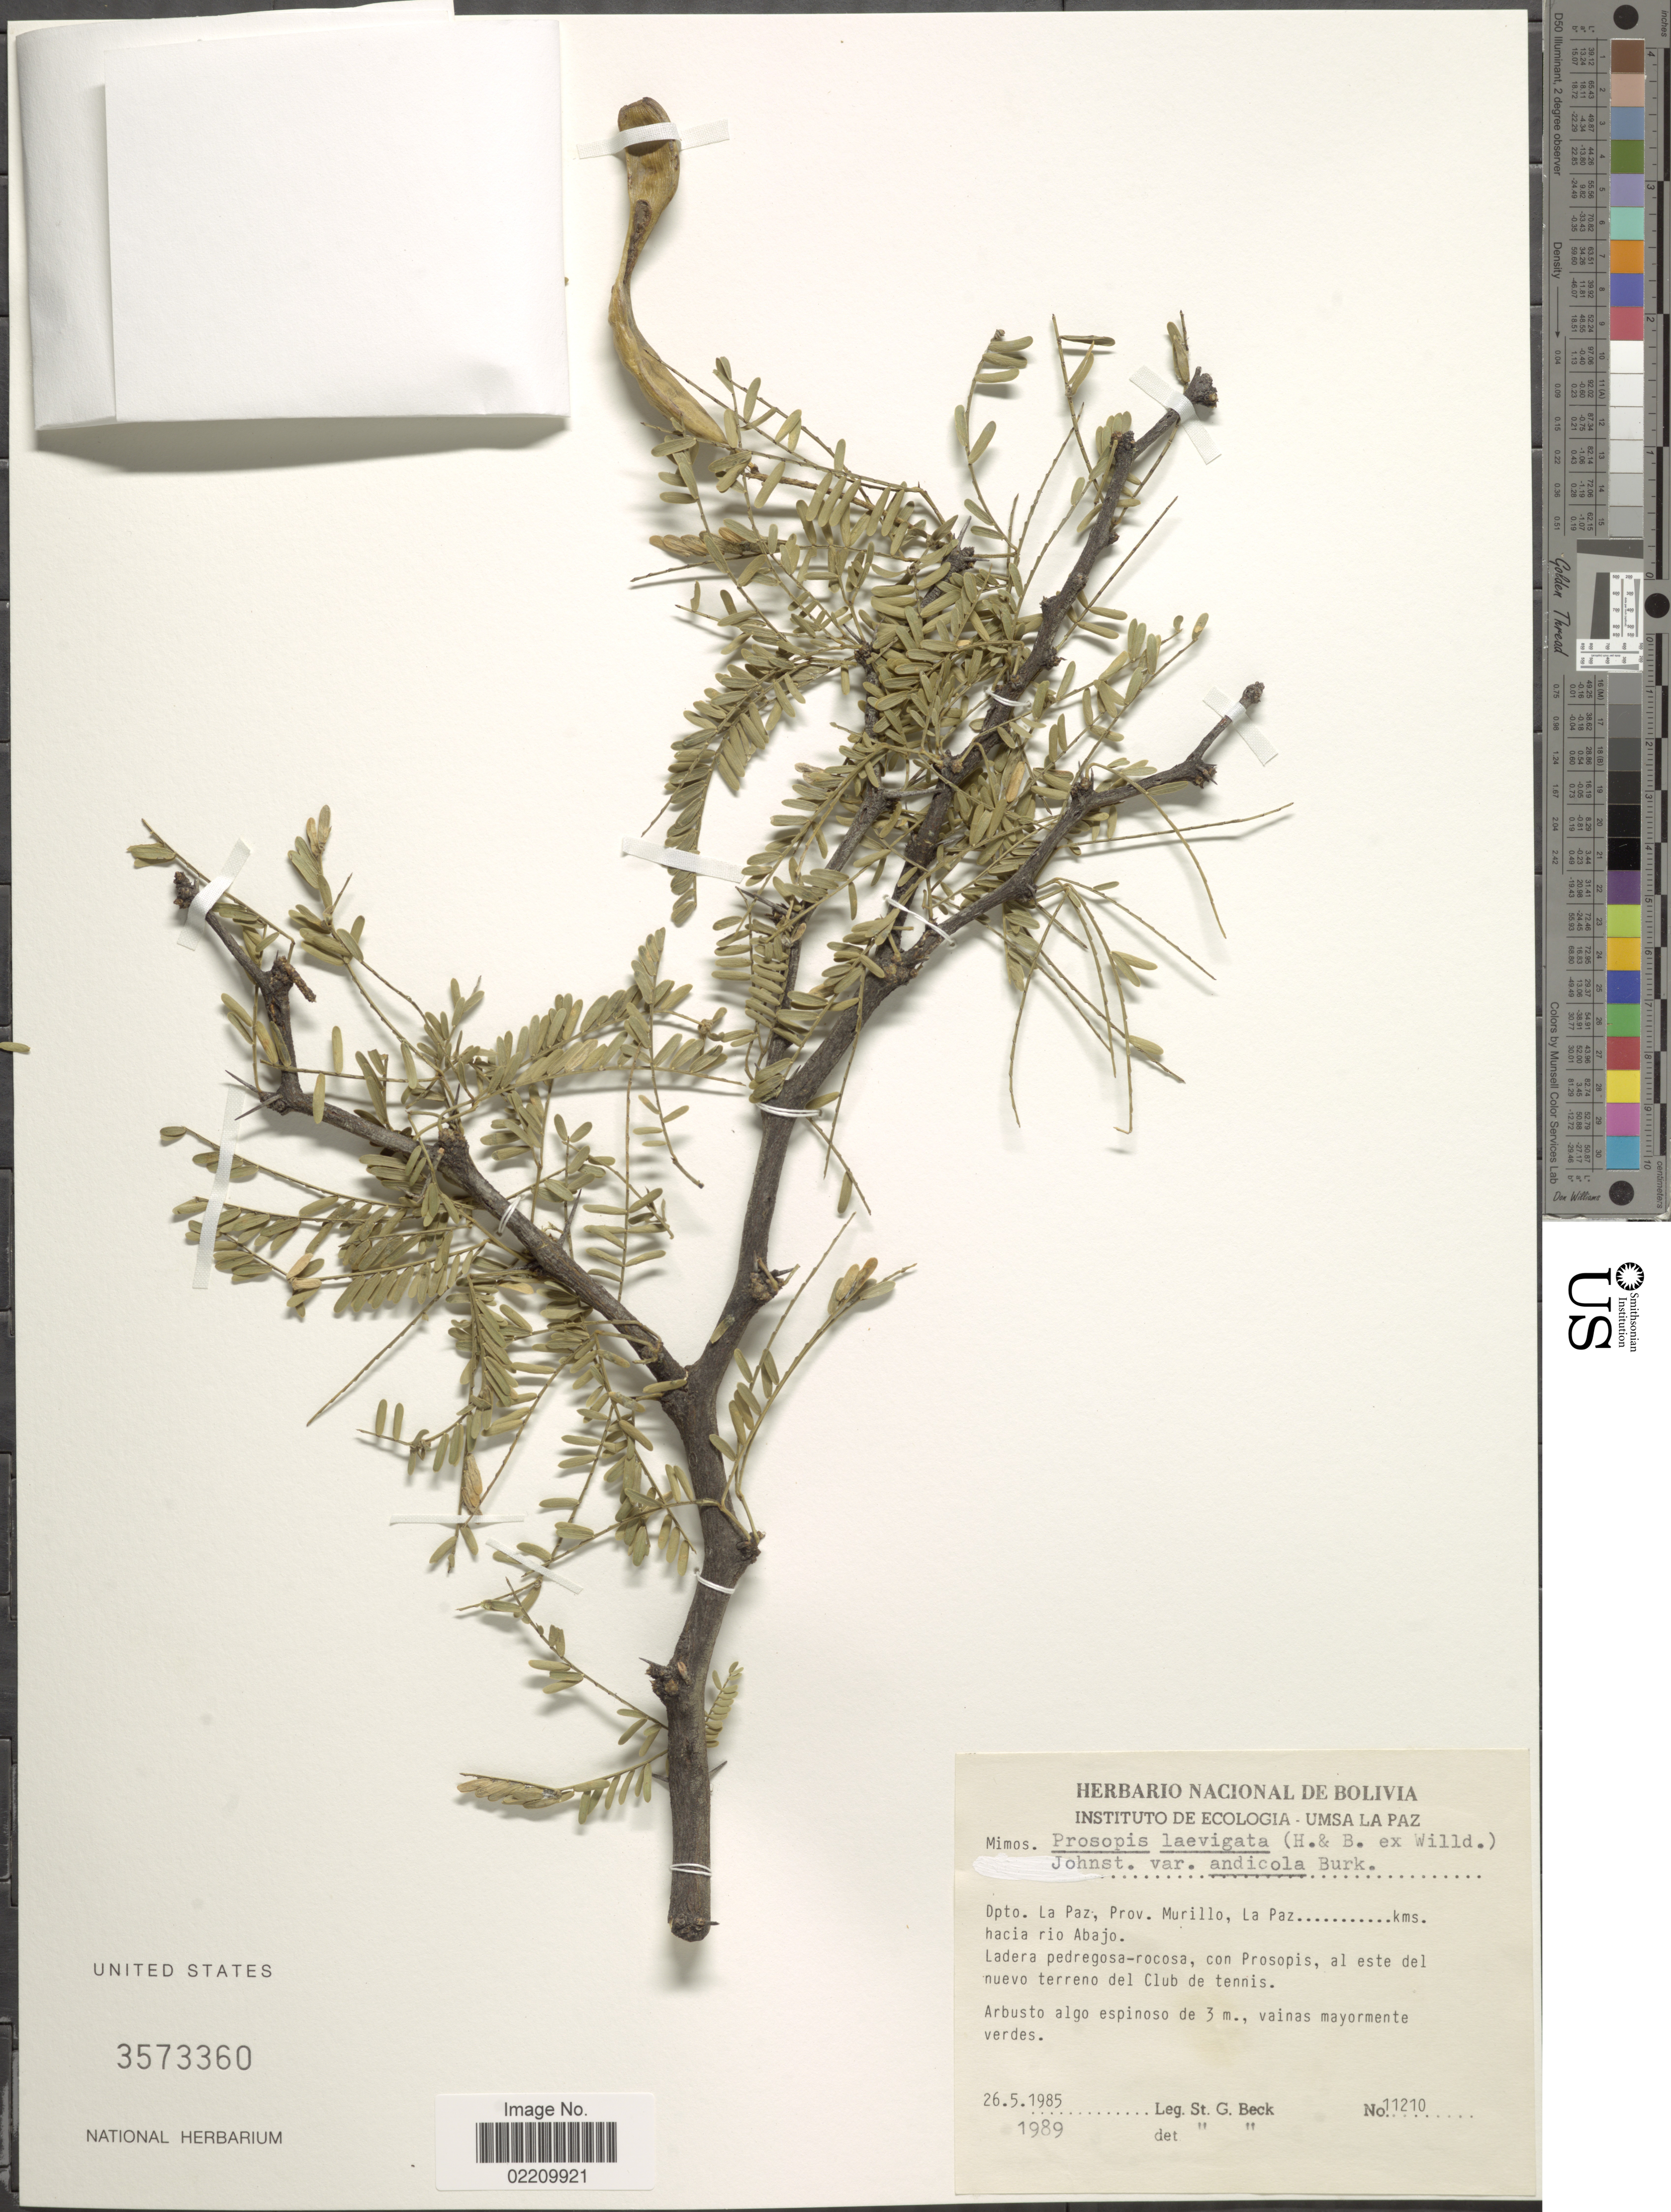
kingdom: Plantae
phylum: Tracheophyta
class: Magnoliopsida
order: Fabales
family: Fabaceae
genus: Neltuma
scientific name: Neltuma andicola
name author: (Burkart) C. E. Hughes & G.P. Lewis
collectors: S. G. Beck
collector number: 11210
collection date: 1985-05-26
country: Bolivia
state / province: La Paz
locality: Prov. Murillo, La Paz, hacia Rio Abajo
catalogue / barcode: US 3573360